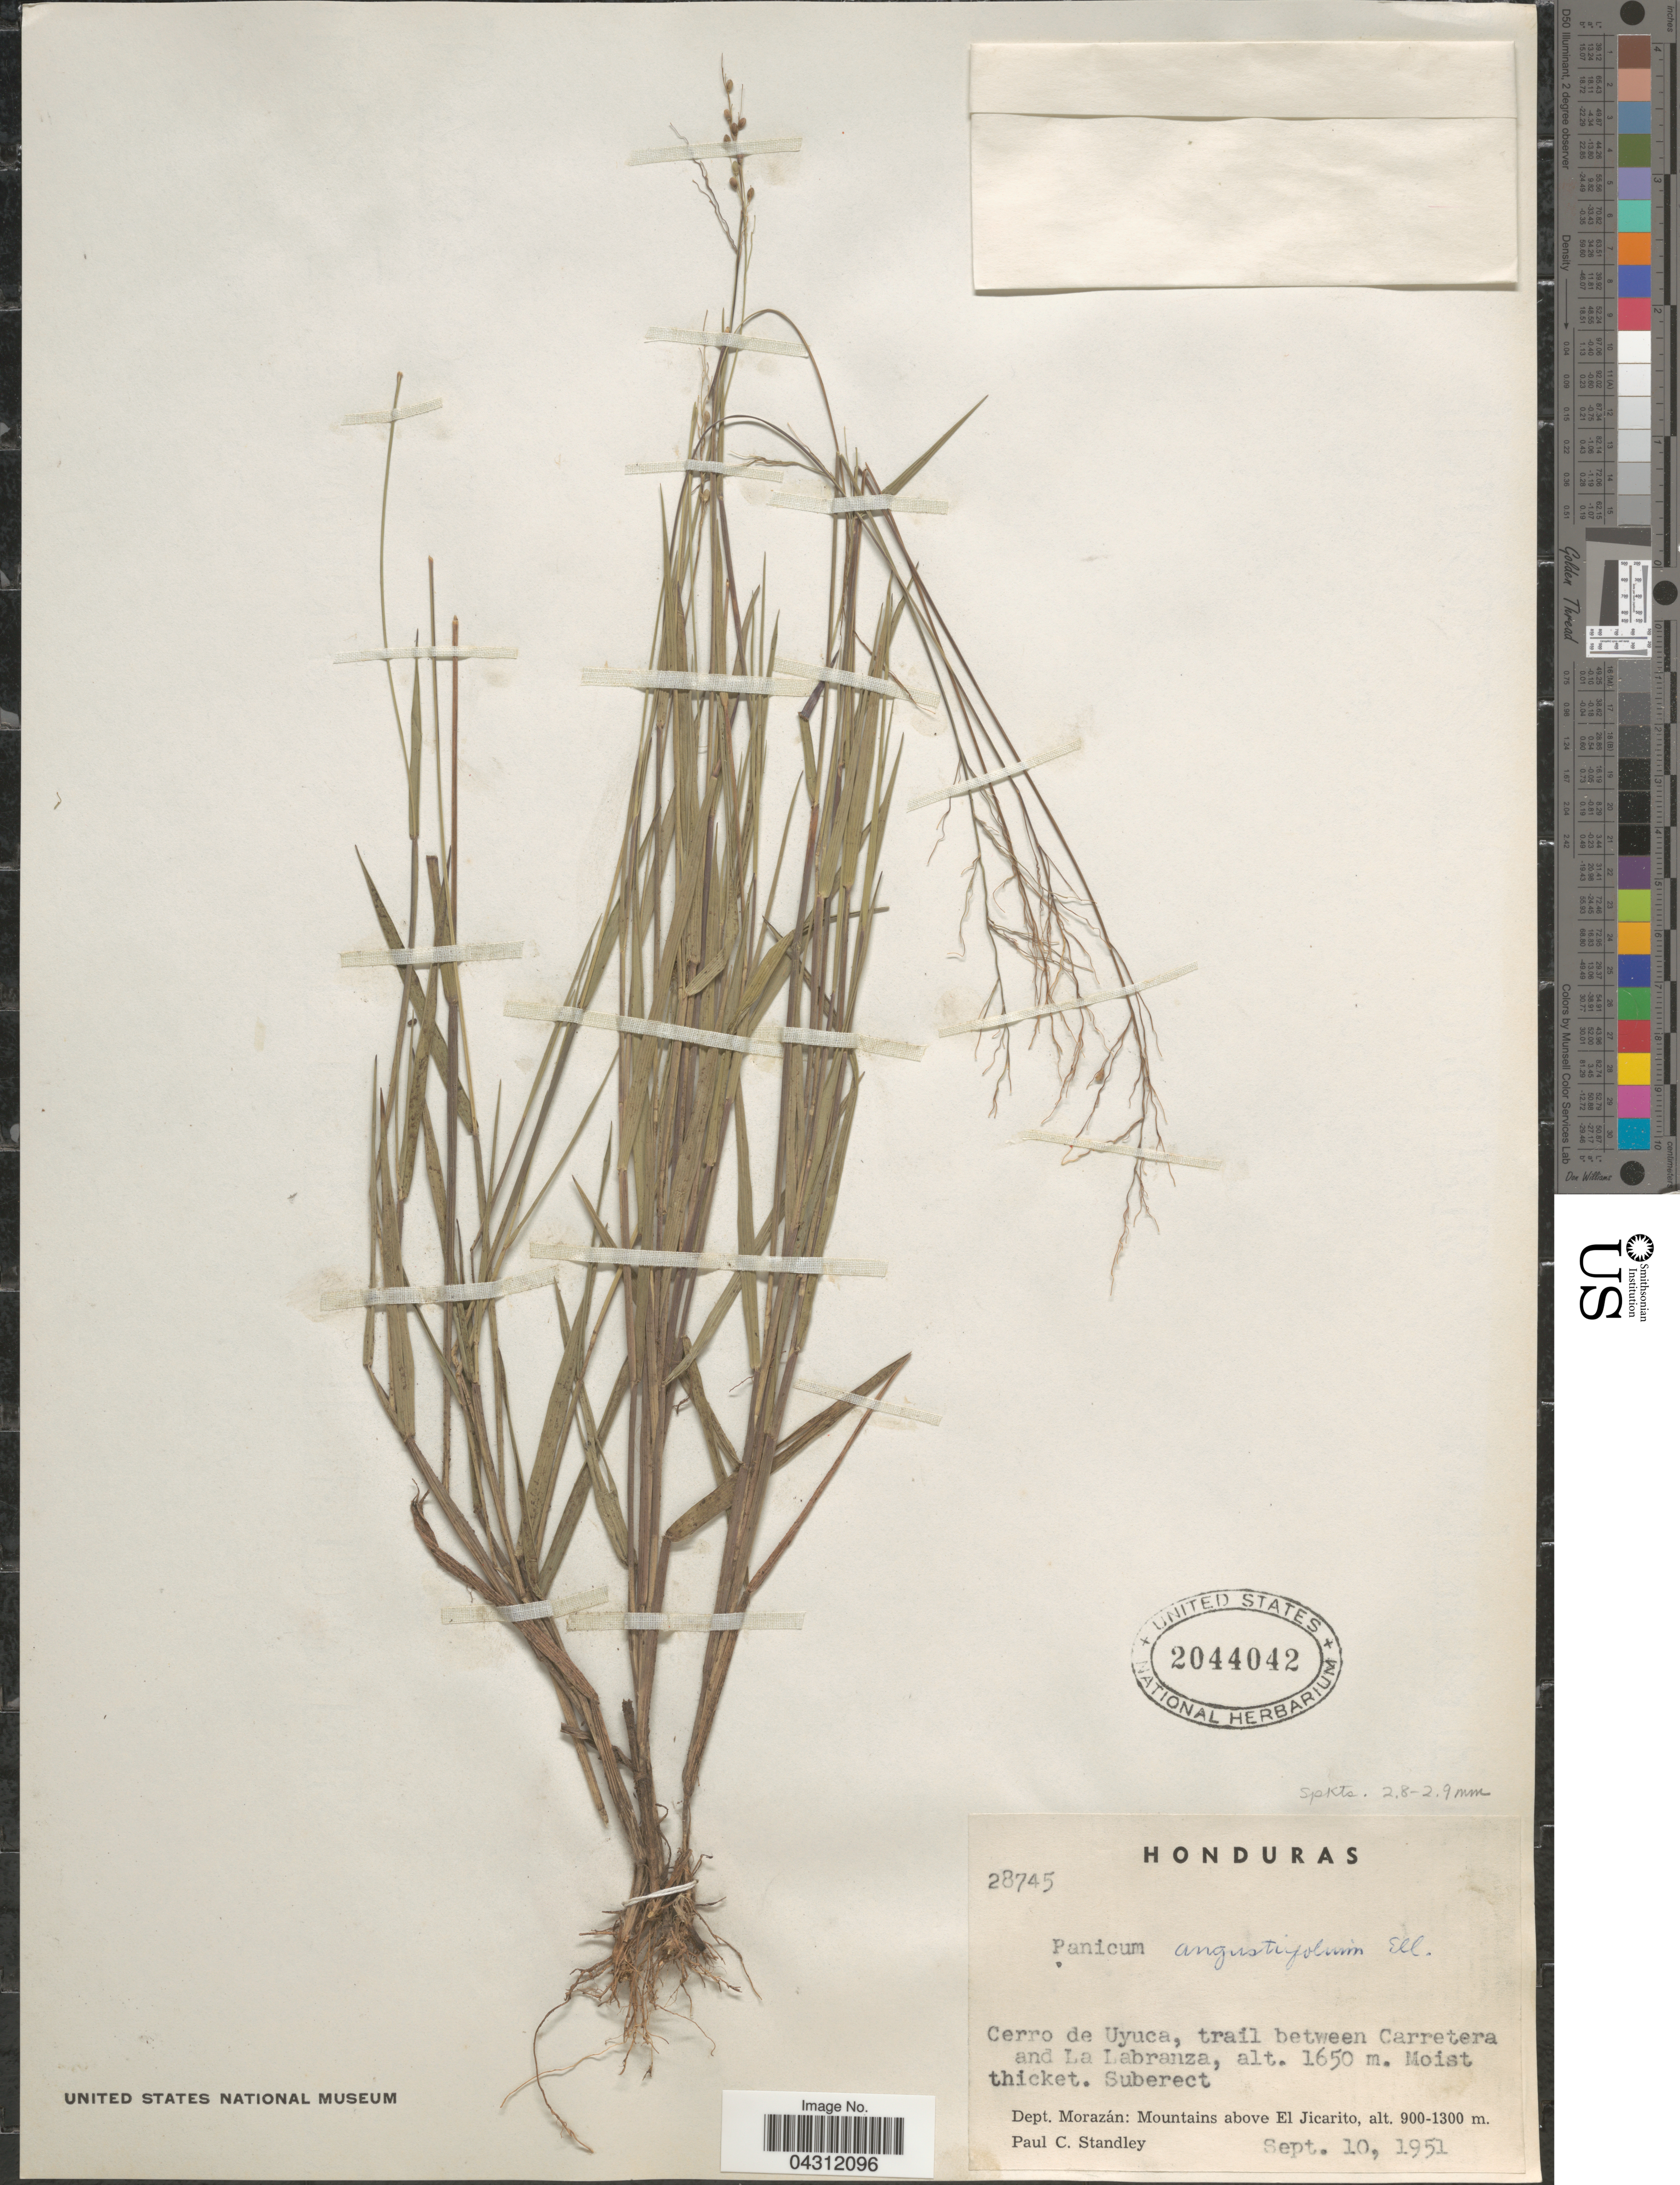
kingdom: Plantae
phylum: Tracheophyta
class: Liliopsida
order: Poales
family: Poaceae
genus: Dichanthelium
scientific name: Dichanthelium aciculare var. ramosum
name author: (Griseb.) Davidse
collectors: P. C. Standley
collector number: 28745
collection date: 1951-09-10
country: Honduras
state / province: Fco. Morazán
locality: Cerro de Uyuca, trail between Carretera and La Labranza/ Dept. Morazán: Mountains above El Jicarito.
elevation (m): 900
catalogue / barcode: US 2044042